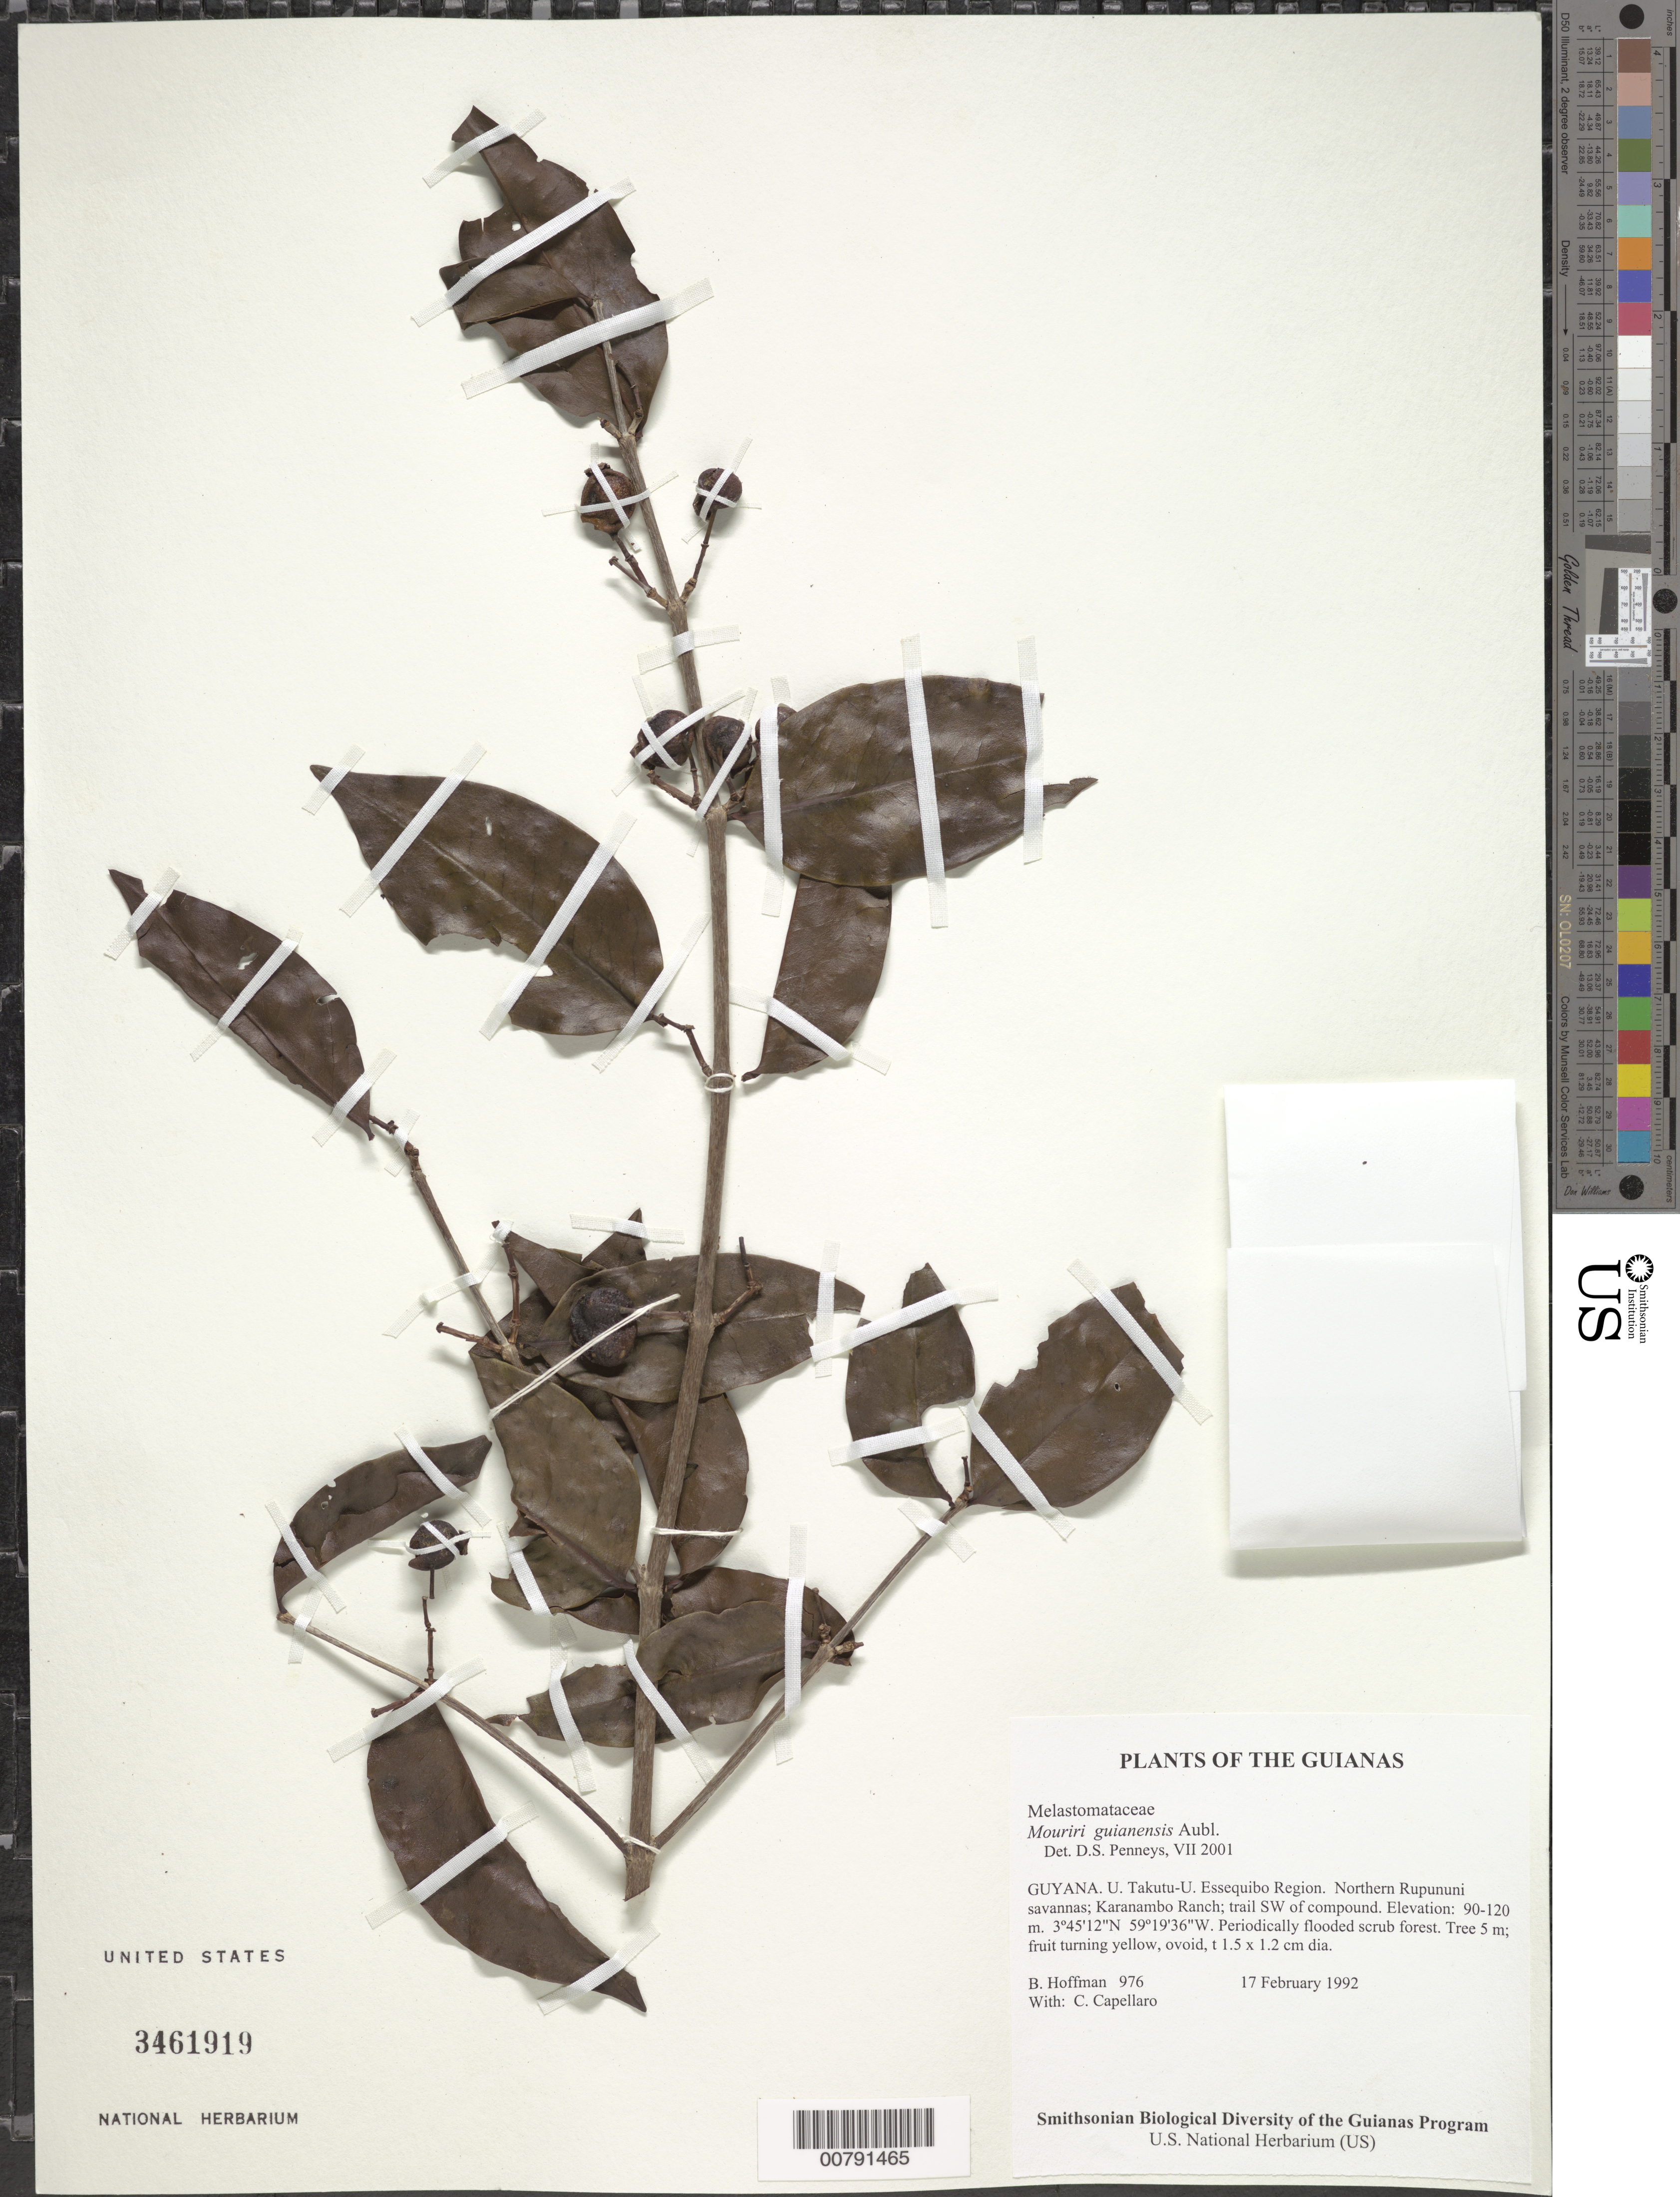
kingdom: Plantae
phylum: Tracheophyta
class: Magnoliopsida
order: Myrtales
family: Melastomataceae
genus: Mouriri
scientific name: Mouriri guianensis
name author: Aubl.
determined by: Penneys, D. S.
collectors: B. Hoffman & C. Capellaro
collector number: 976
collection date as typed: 17 February 1992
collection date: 1992-02-17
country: Guyana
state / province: U. Takutu-U. Essequibo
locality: Northern Rupununi savannas; Karanambo Ranch; trail SW of compound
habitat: Periodically flooded scrub forest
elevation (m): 90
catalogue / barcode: US 3461919